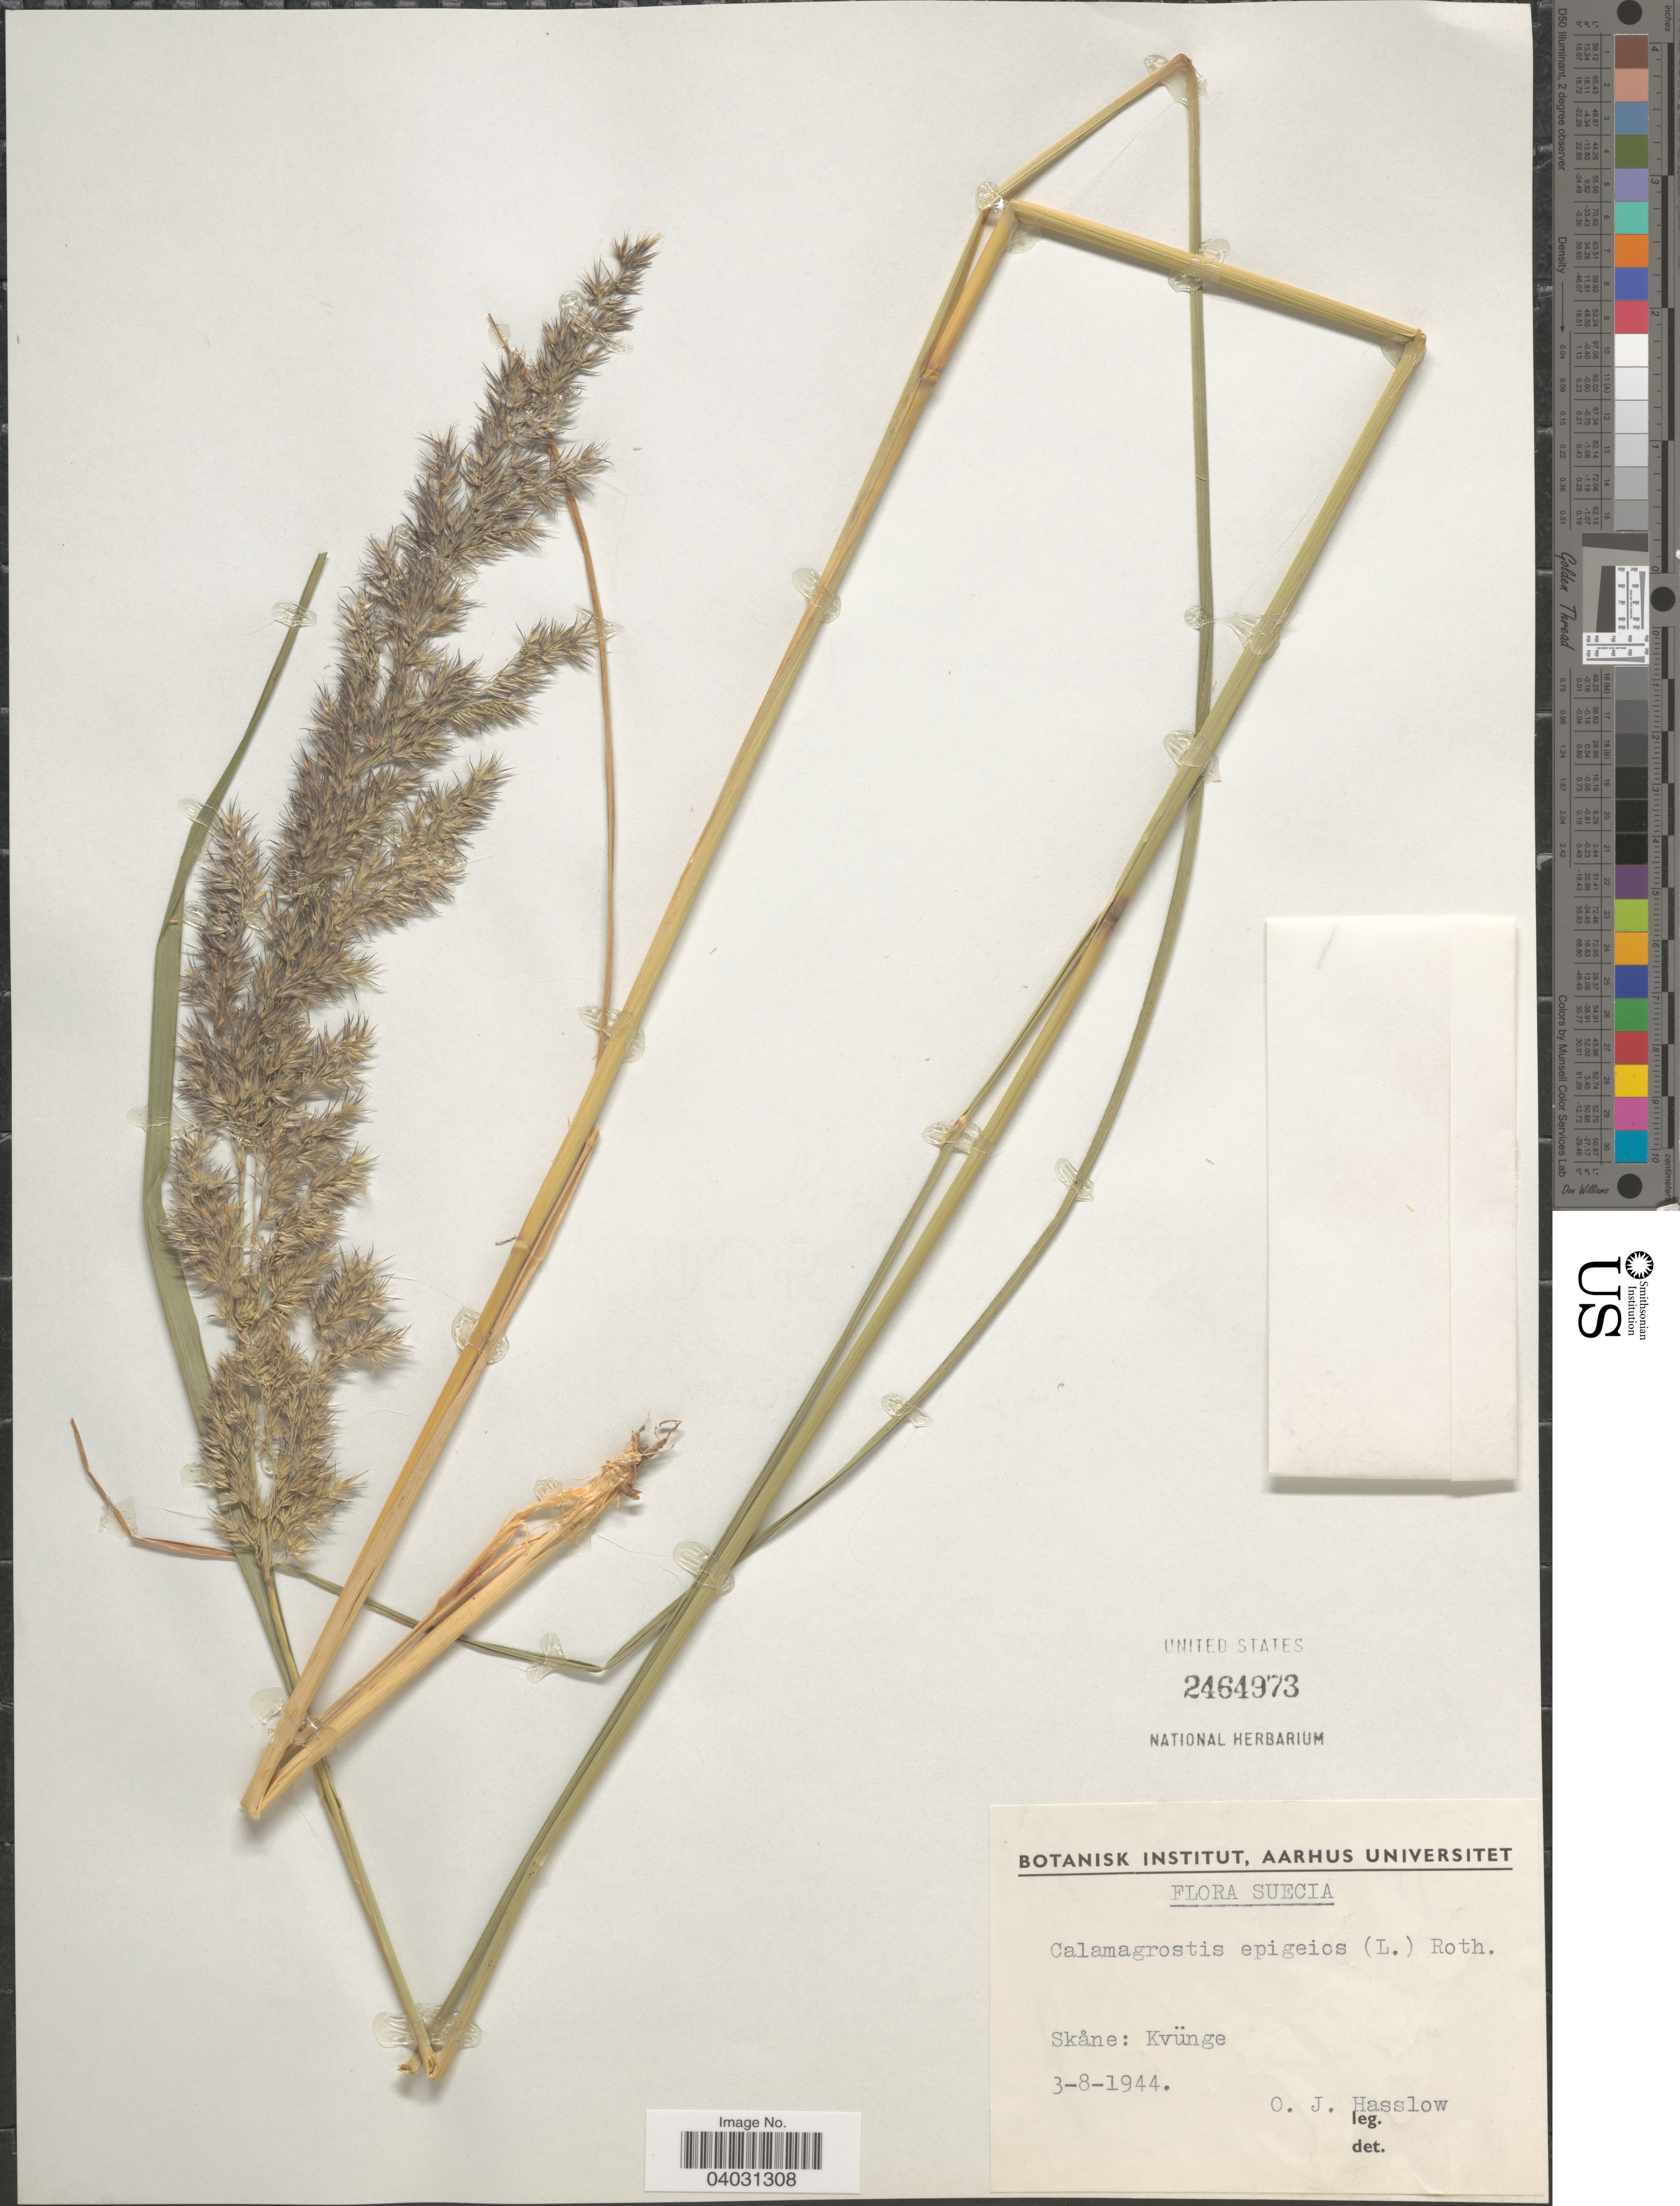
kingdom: Plantae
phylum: Tracheophyta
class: Liliopsida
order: Poales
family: Poaceae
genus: Calamagrostis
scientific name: Calamagrostis epigeios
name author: (L.) Roth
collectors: O. Hasslow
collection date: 1944-08-03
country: Sweden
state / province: Skåne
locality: Suecia. Kvünge.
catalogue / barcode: US 2464973